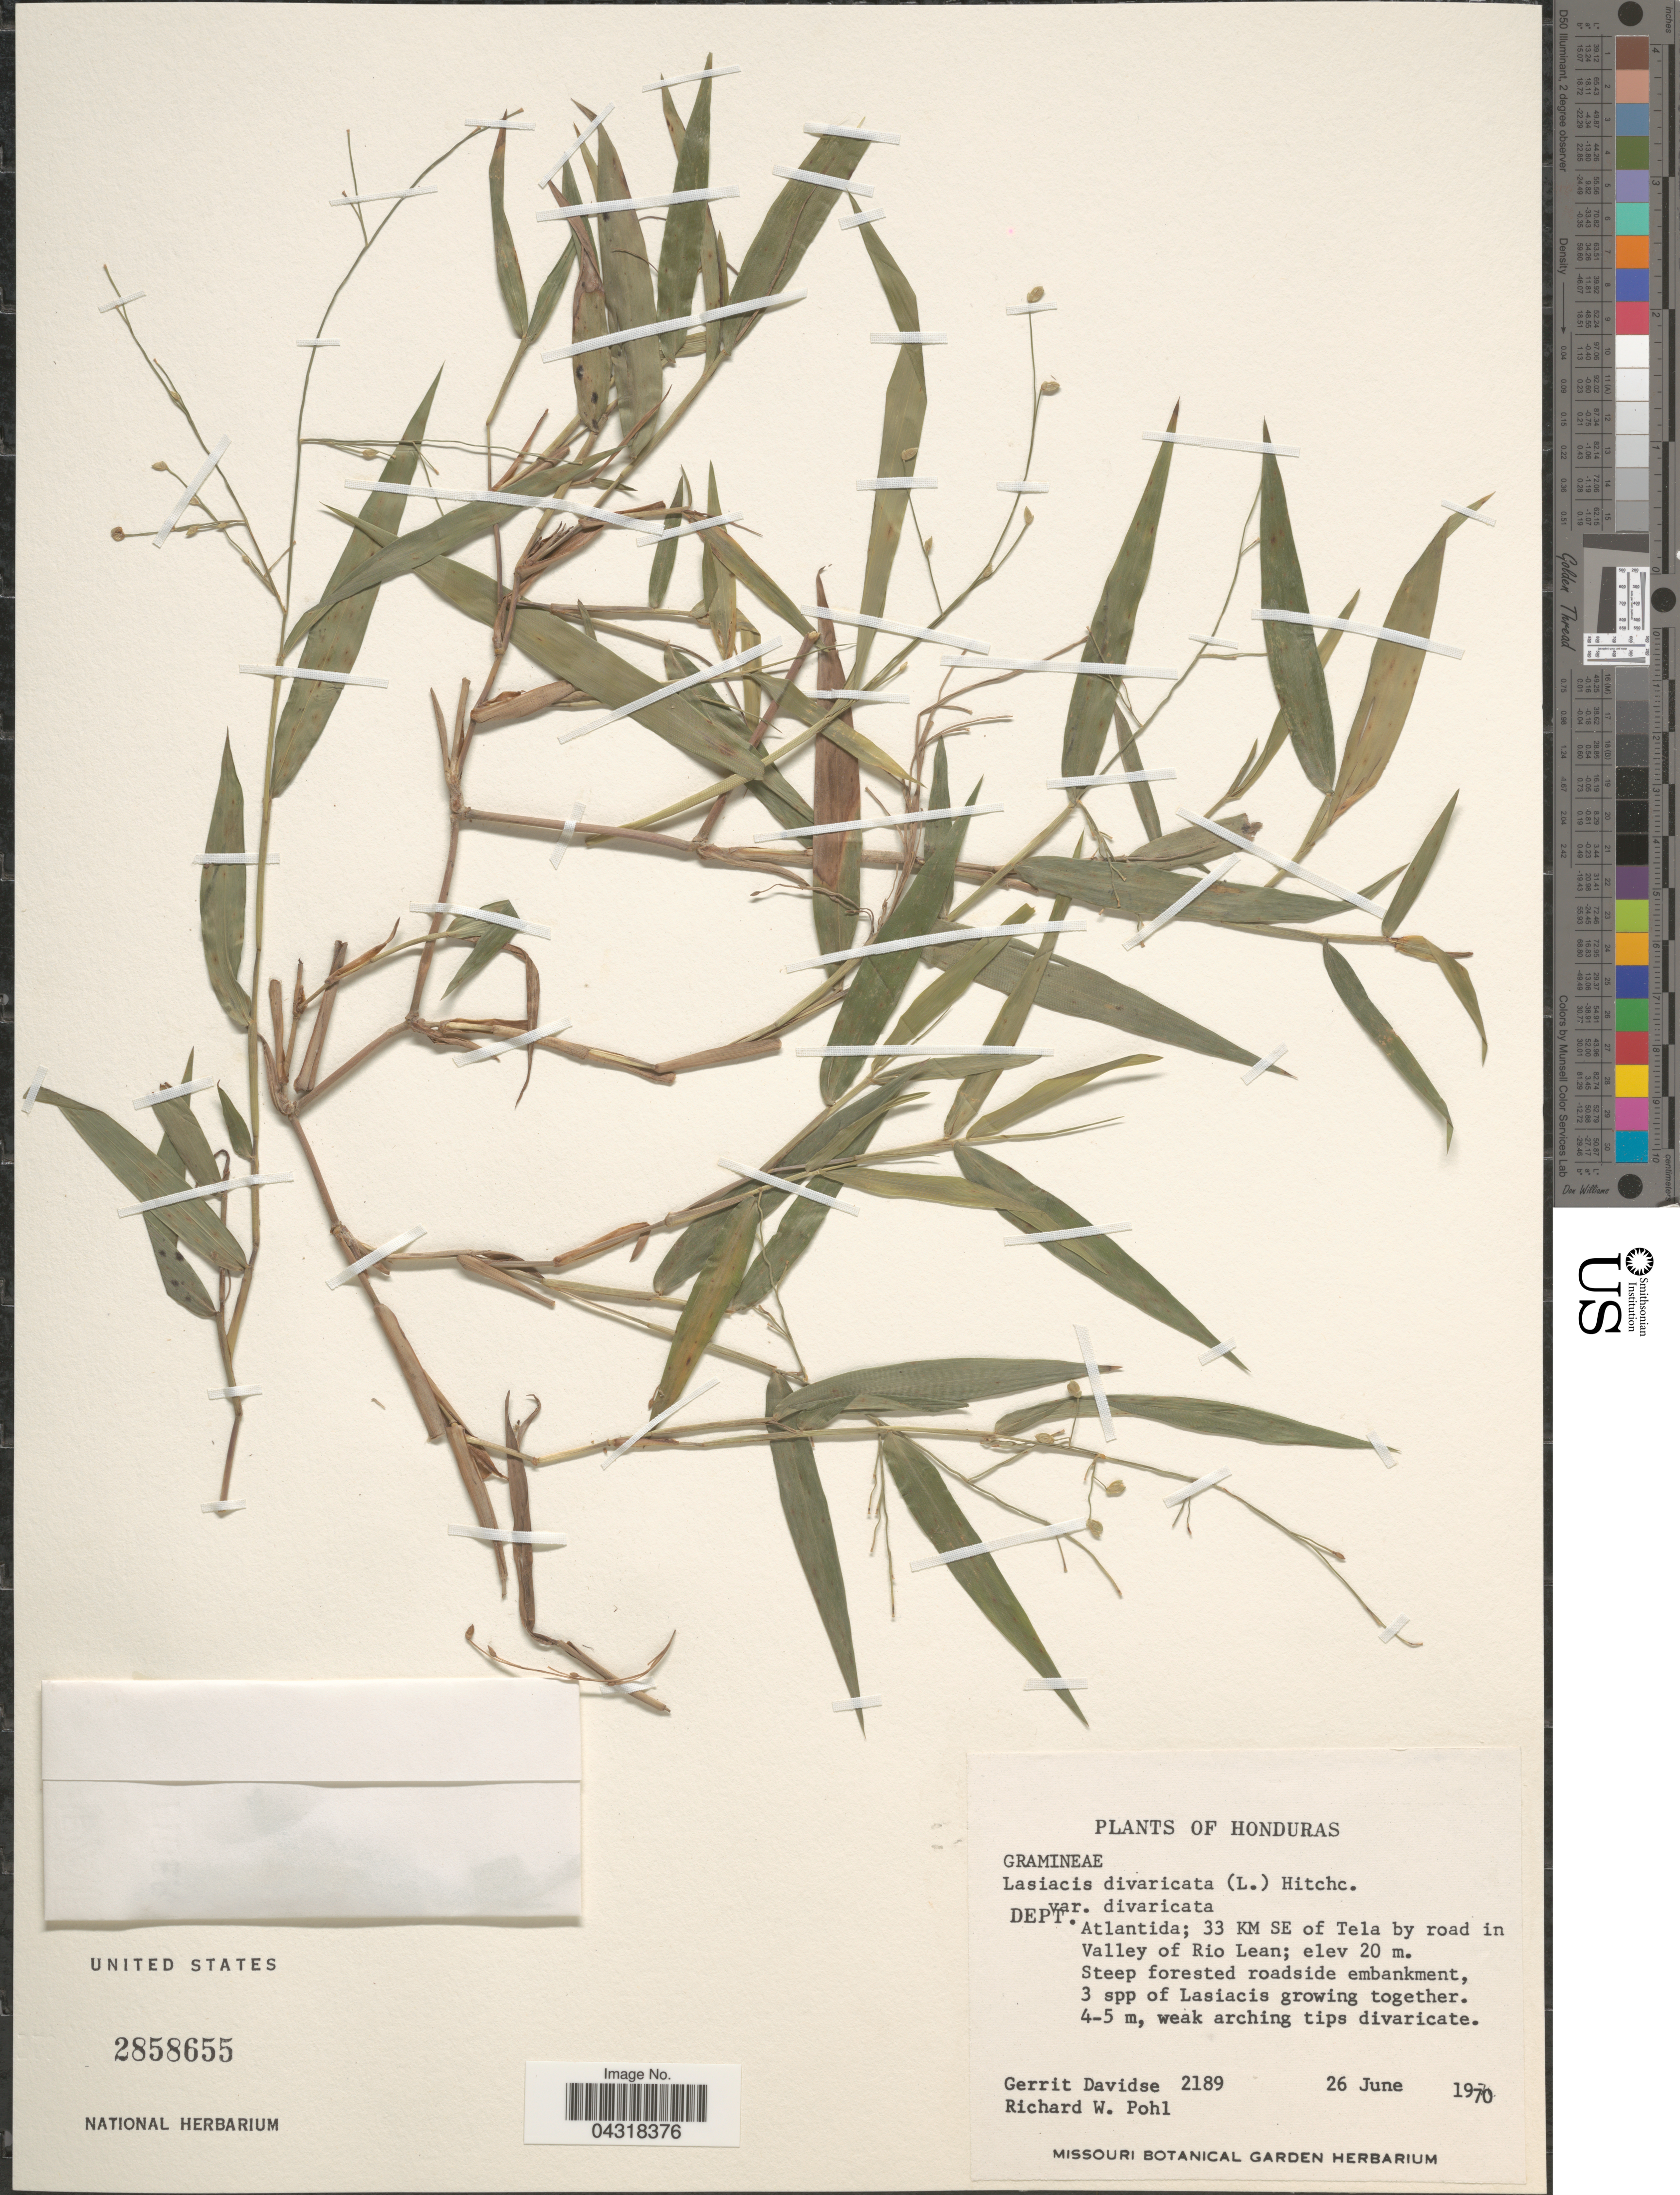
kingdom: Plantae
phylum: Tracheophyta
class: Liliopsida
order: Poales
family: Poaceae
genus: Lasiacis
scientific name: Lasiacis divaricata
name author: (L.) Hitchc.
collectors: G. Davidse & R. W. Pohl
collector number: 2189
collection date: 1970-06-26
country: Honduras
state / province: Atlantida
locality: Dept. Atlantida; 33 KM SE of Tela by road in Valley of Rio Lean. Steep forested roadside embankment.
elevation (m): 20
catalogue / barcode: US 2858655